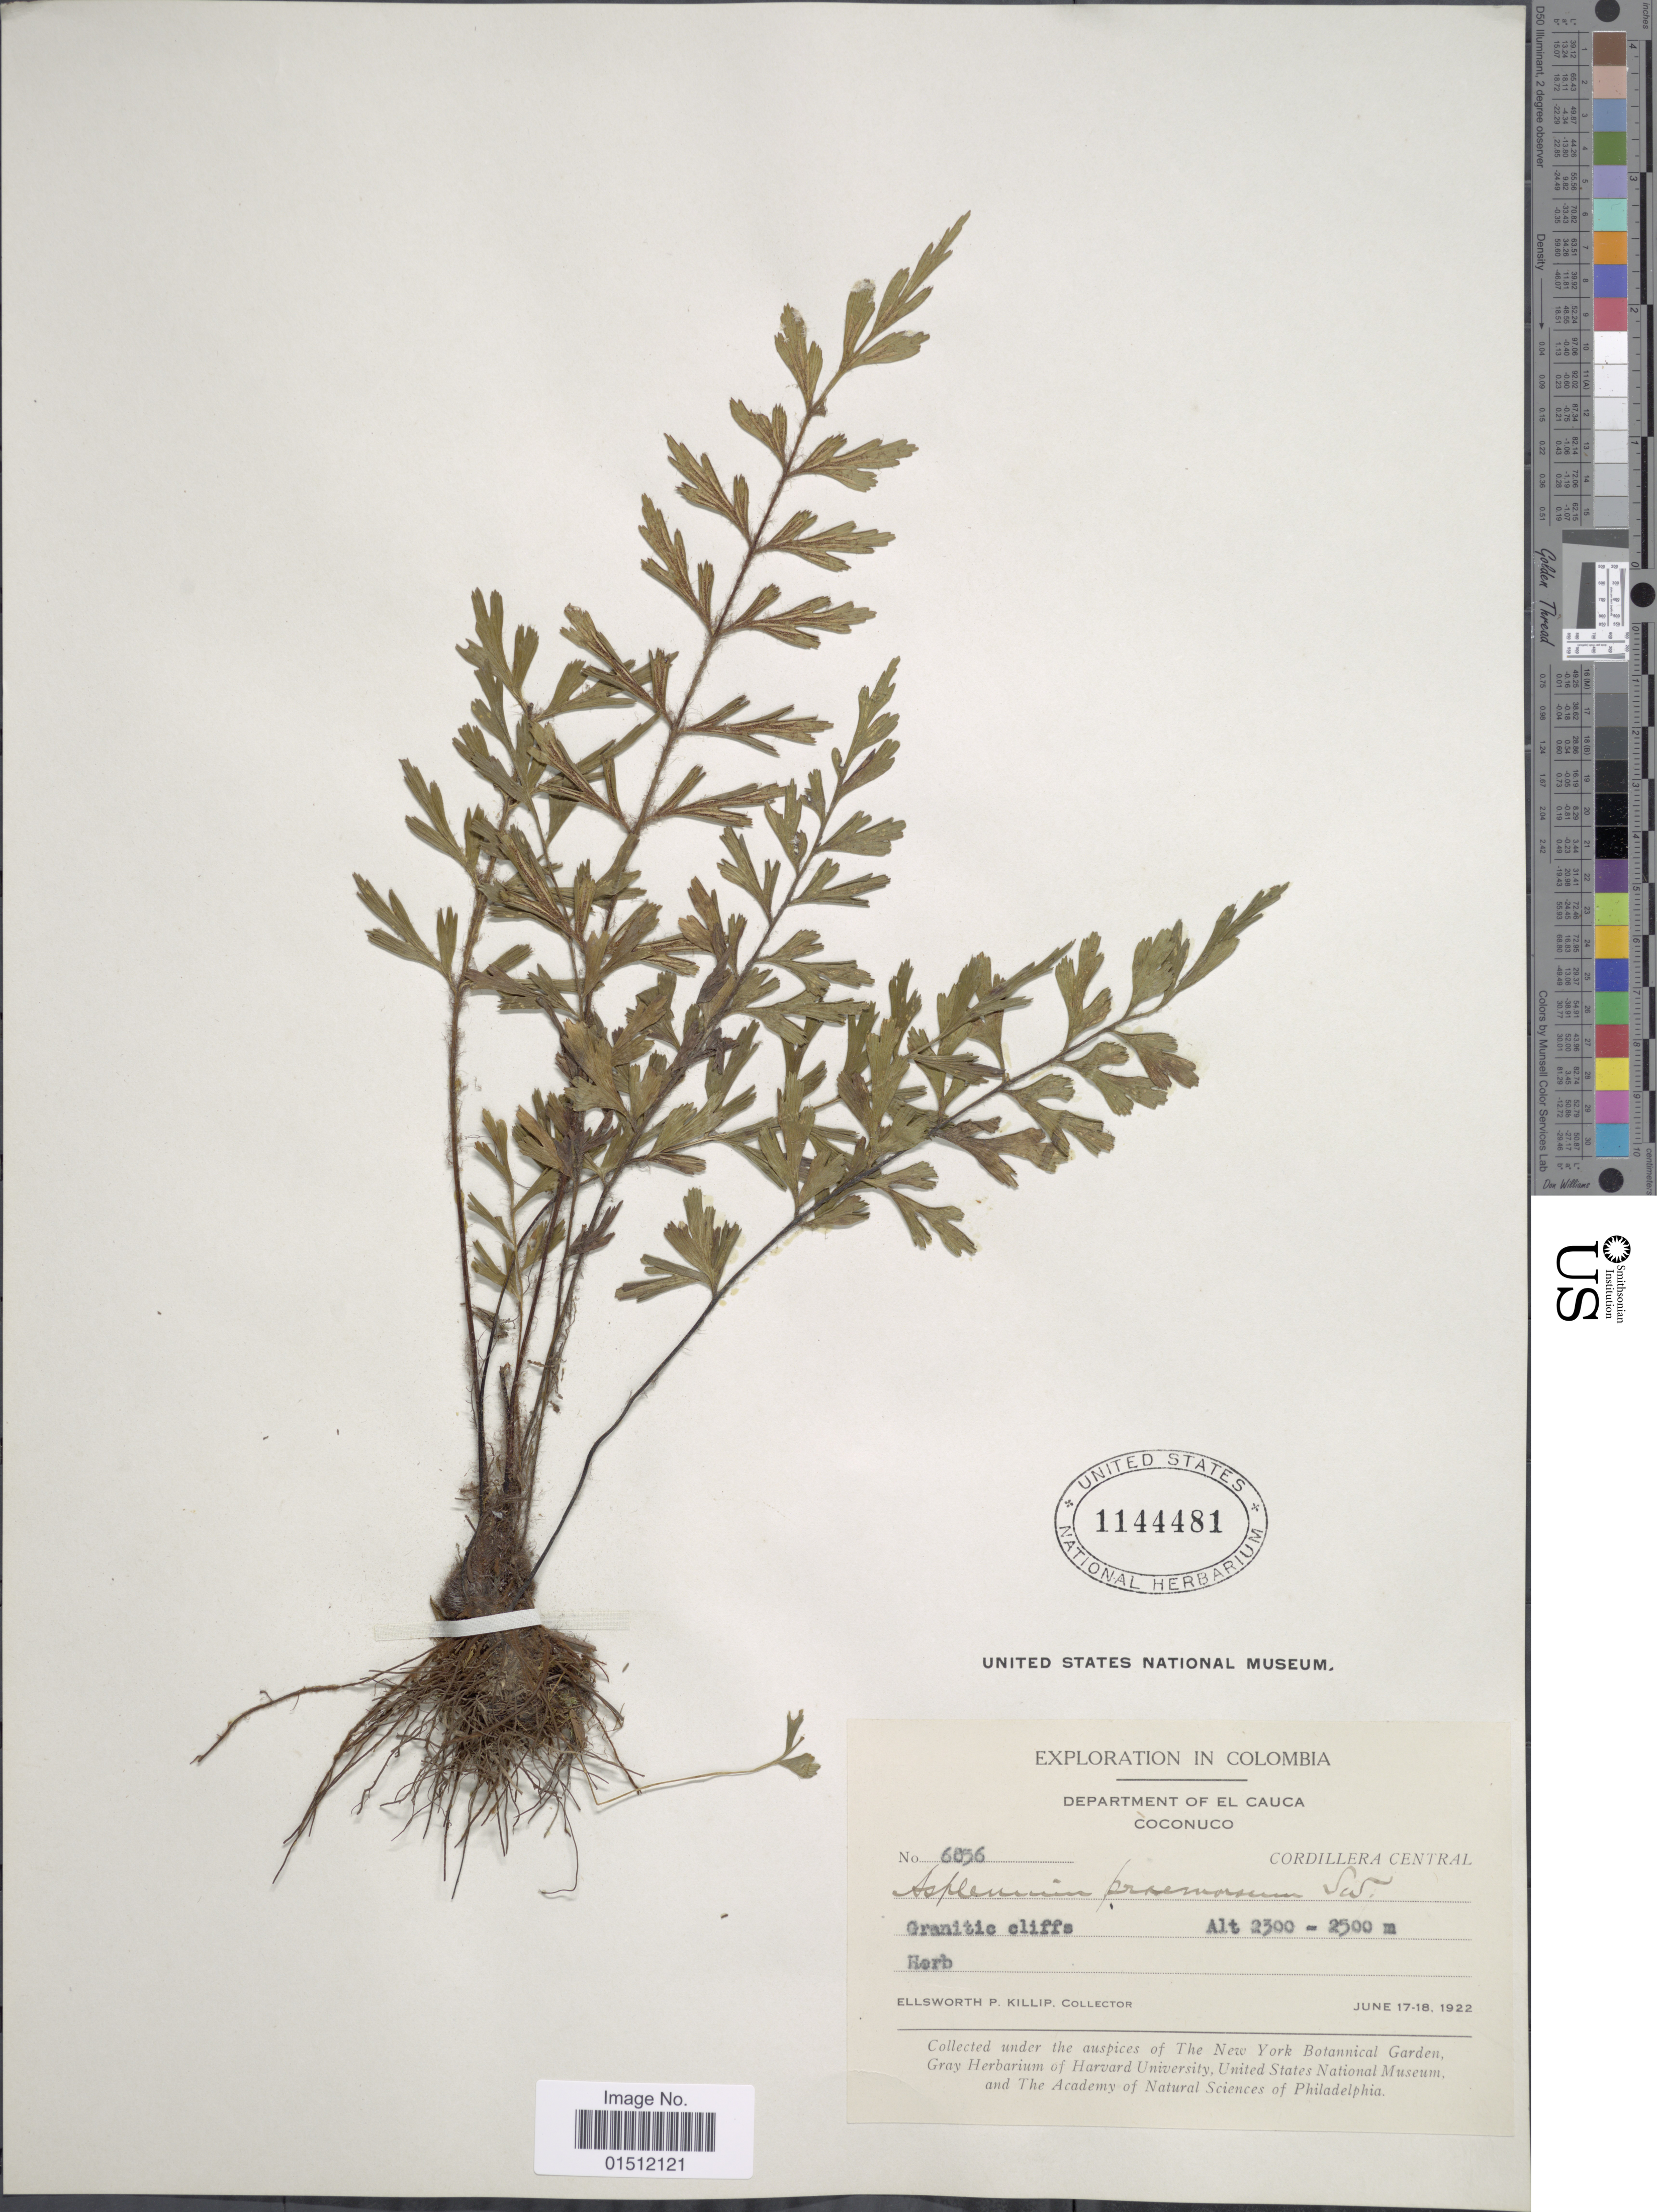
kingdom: Plantae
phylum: Tracheophyta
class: Polypodiopsida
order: Polypodiales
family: Aspleniaceae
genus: Asplenium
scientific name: Asplenium praemorsum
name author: Sw.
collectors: E. P. Killip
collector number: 6836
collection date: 1922-06-17/1922-06-18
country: Colombia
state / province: Cauca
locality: Coconucu, Cordillera Central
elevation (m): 2300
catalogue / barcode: US 1144481